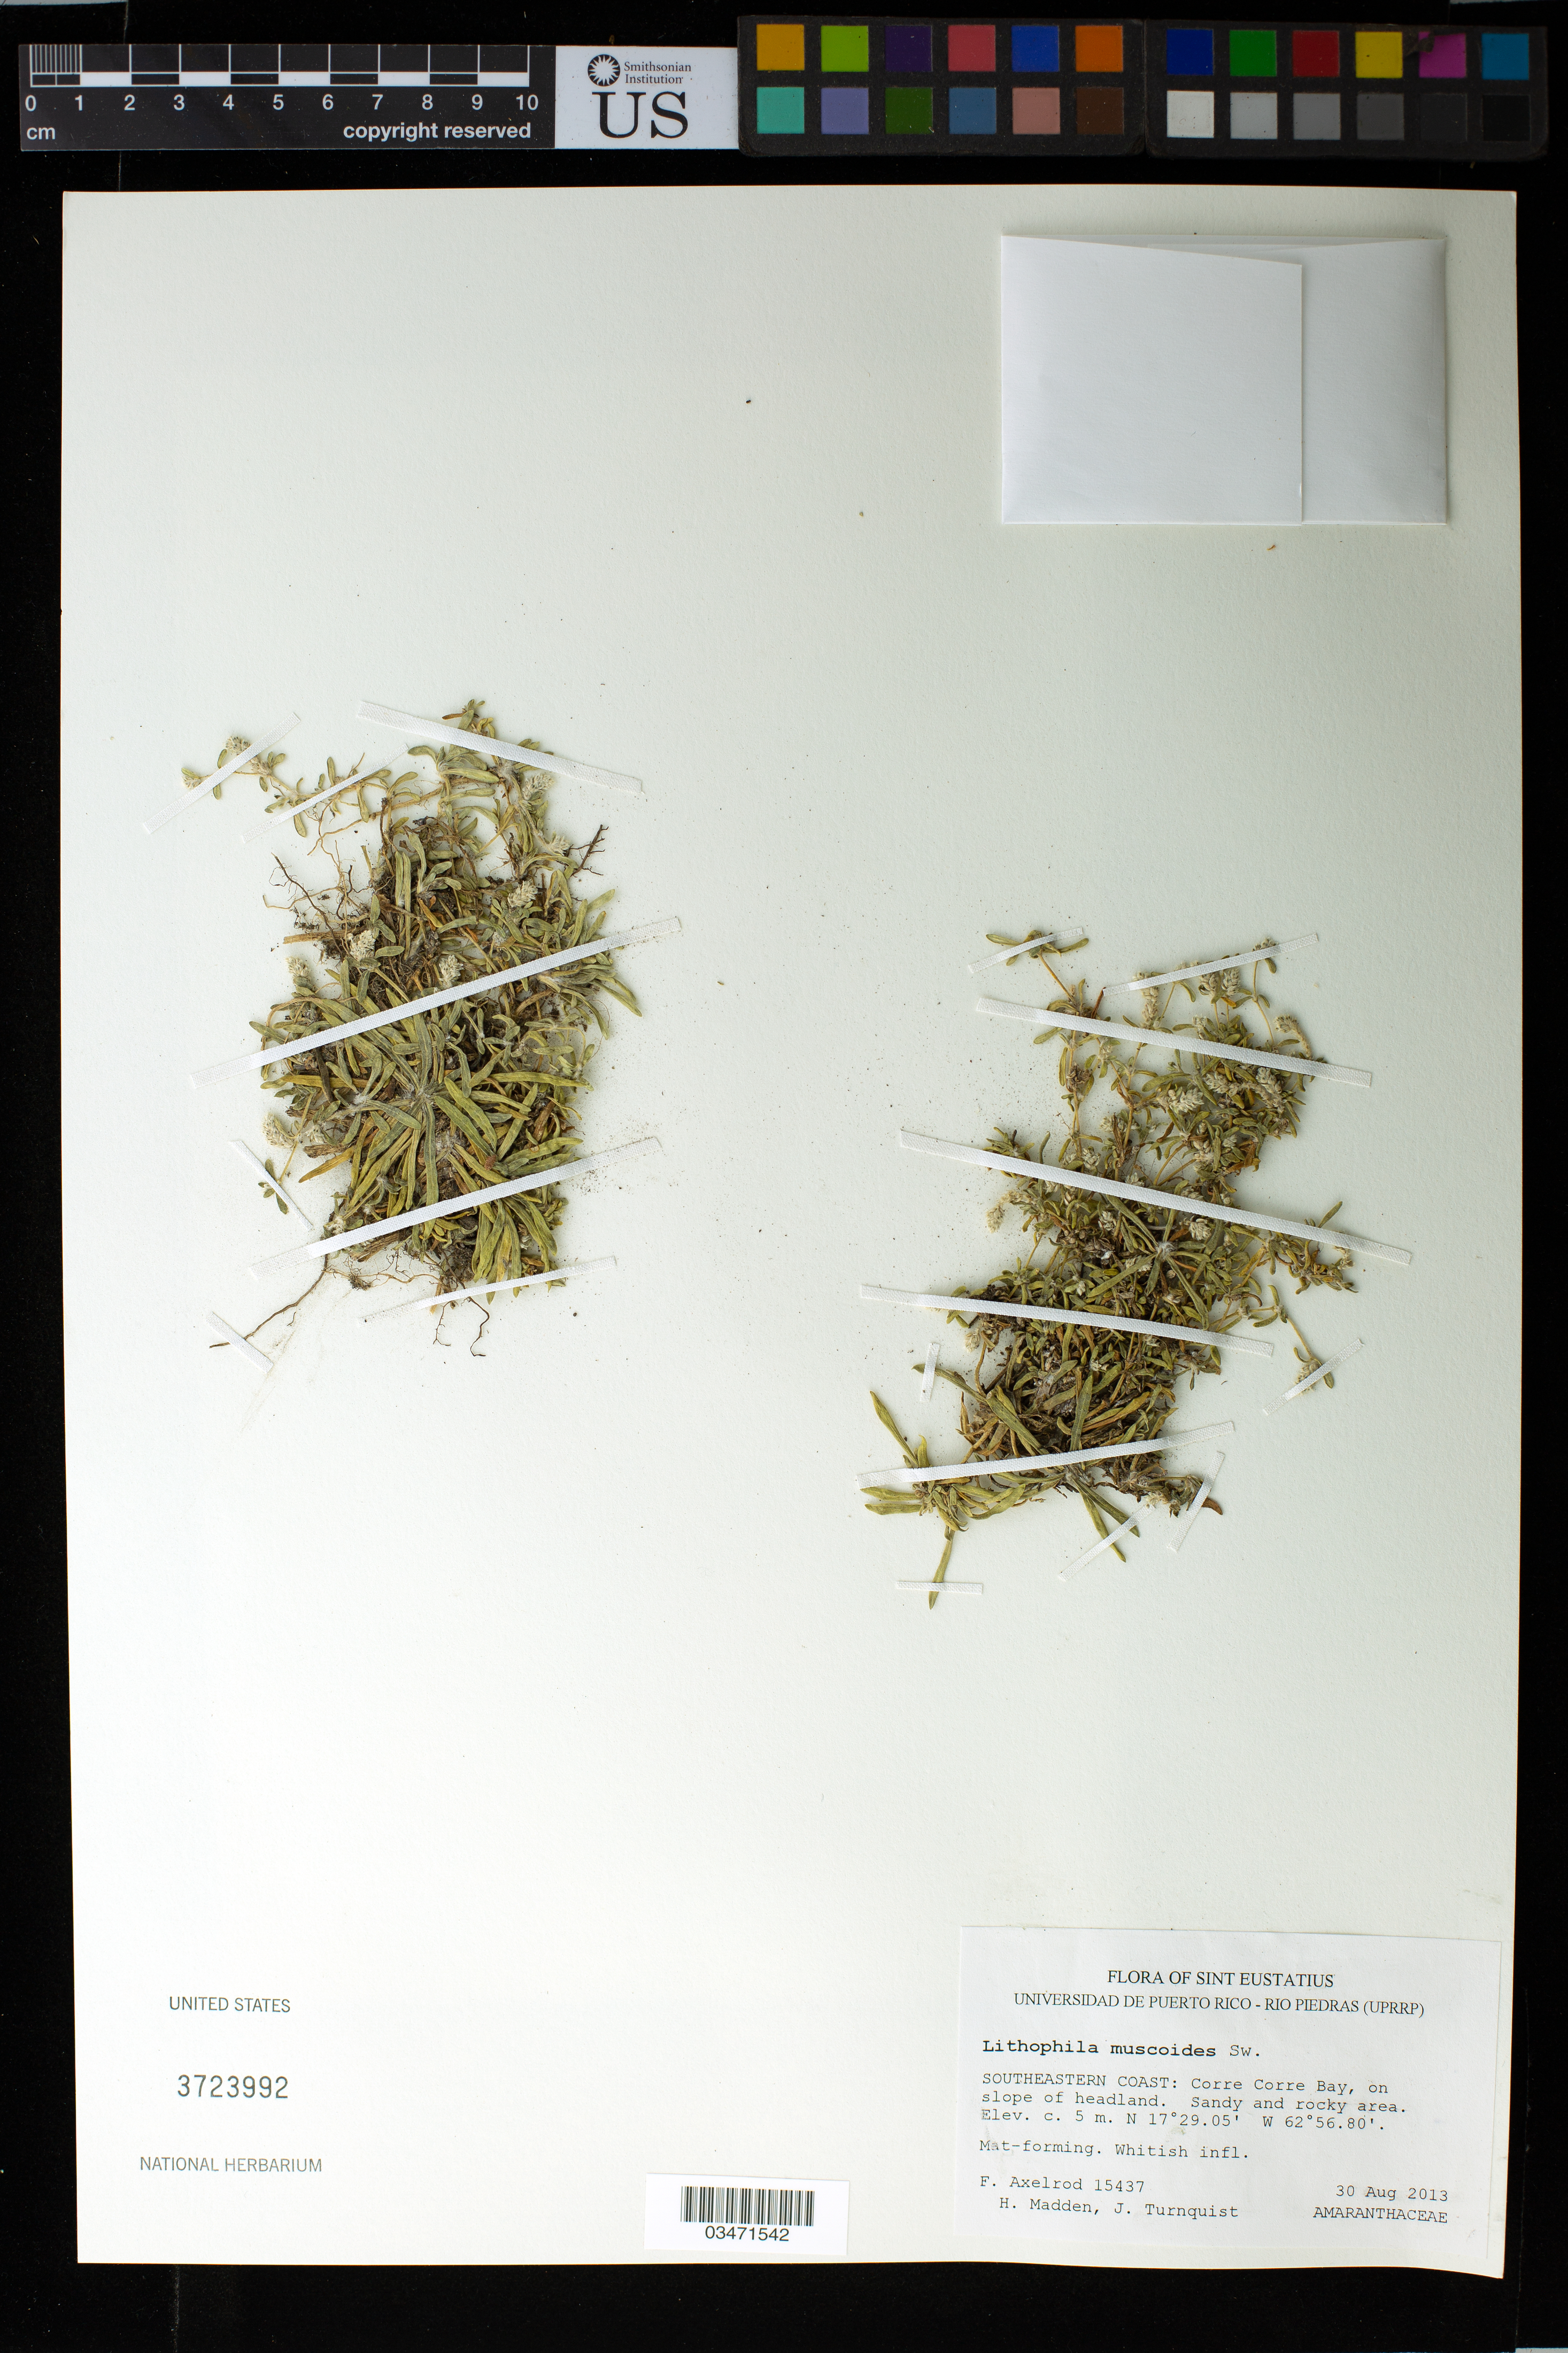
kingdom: Plantae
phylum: Tracheophyta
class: Magnoliopsida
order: Caryophyllales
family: Amaranthaceae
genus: Gomphrena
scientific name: Gomphrena muscoides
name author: (Sw.) T. Ortuño & Borsch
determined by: Strong, Mark T., (BOT), Smithsonian Institution - National Museum of Natural History (UNITED STATES)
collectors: F. S. Axelrod, H. Madden & J. Turnquist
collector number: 15437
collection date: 2013-08-30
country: Netherlands Antilles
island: St. Eustatius I.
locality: Southeastern Coast: Corre Corre Bay, on slope of headland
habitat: Sandy and rocky area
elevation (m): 5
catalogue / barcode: US 3723992